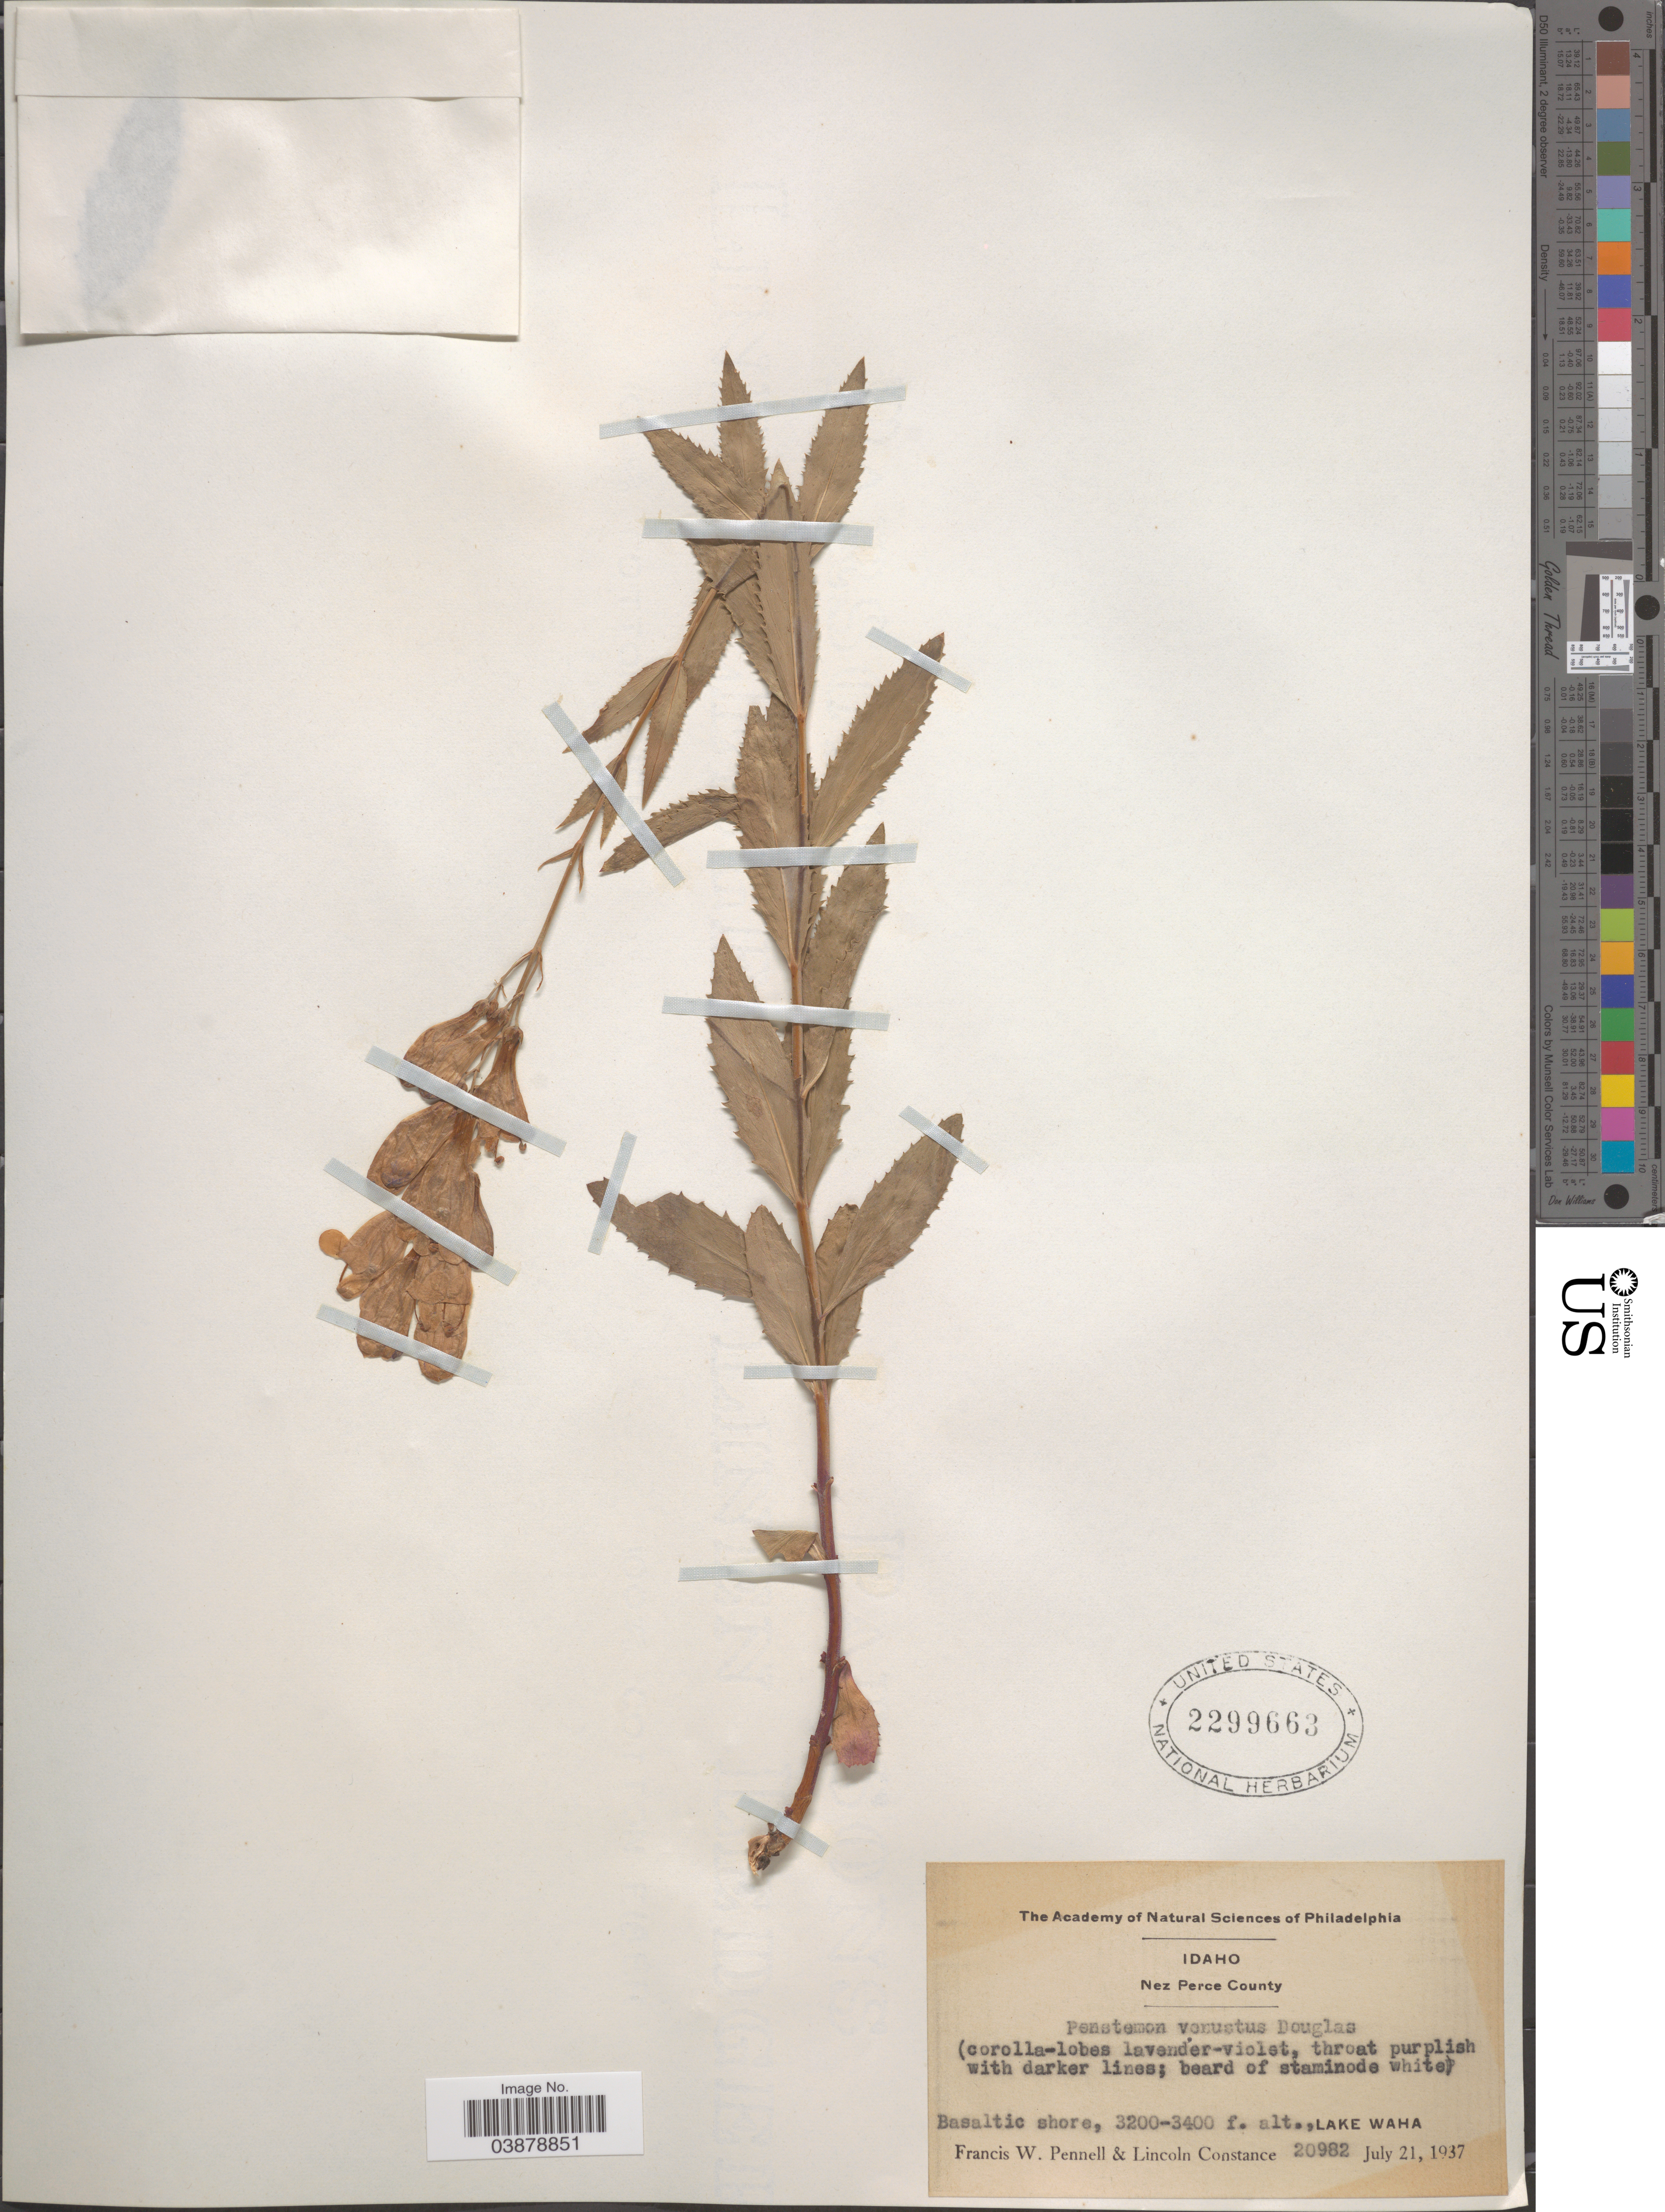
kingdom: Plantae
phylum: Tracheophyta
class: Magnoliopsida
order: Lamiales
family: Plantaginaceae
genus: Penstemon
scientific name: Penstemon venustus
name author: Douglas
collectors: F. W. Pennell & L. Constance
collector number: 20982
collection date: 1937-07-21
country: United States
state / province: Idaho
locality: Nez Perce County. Basaltic shore. Lake Waha.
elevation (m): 975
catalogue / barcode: US 2299663